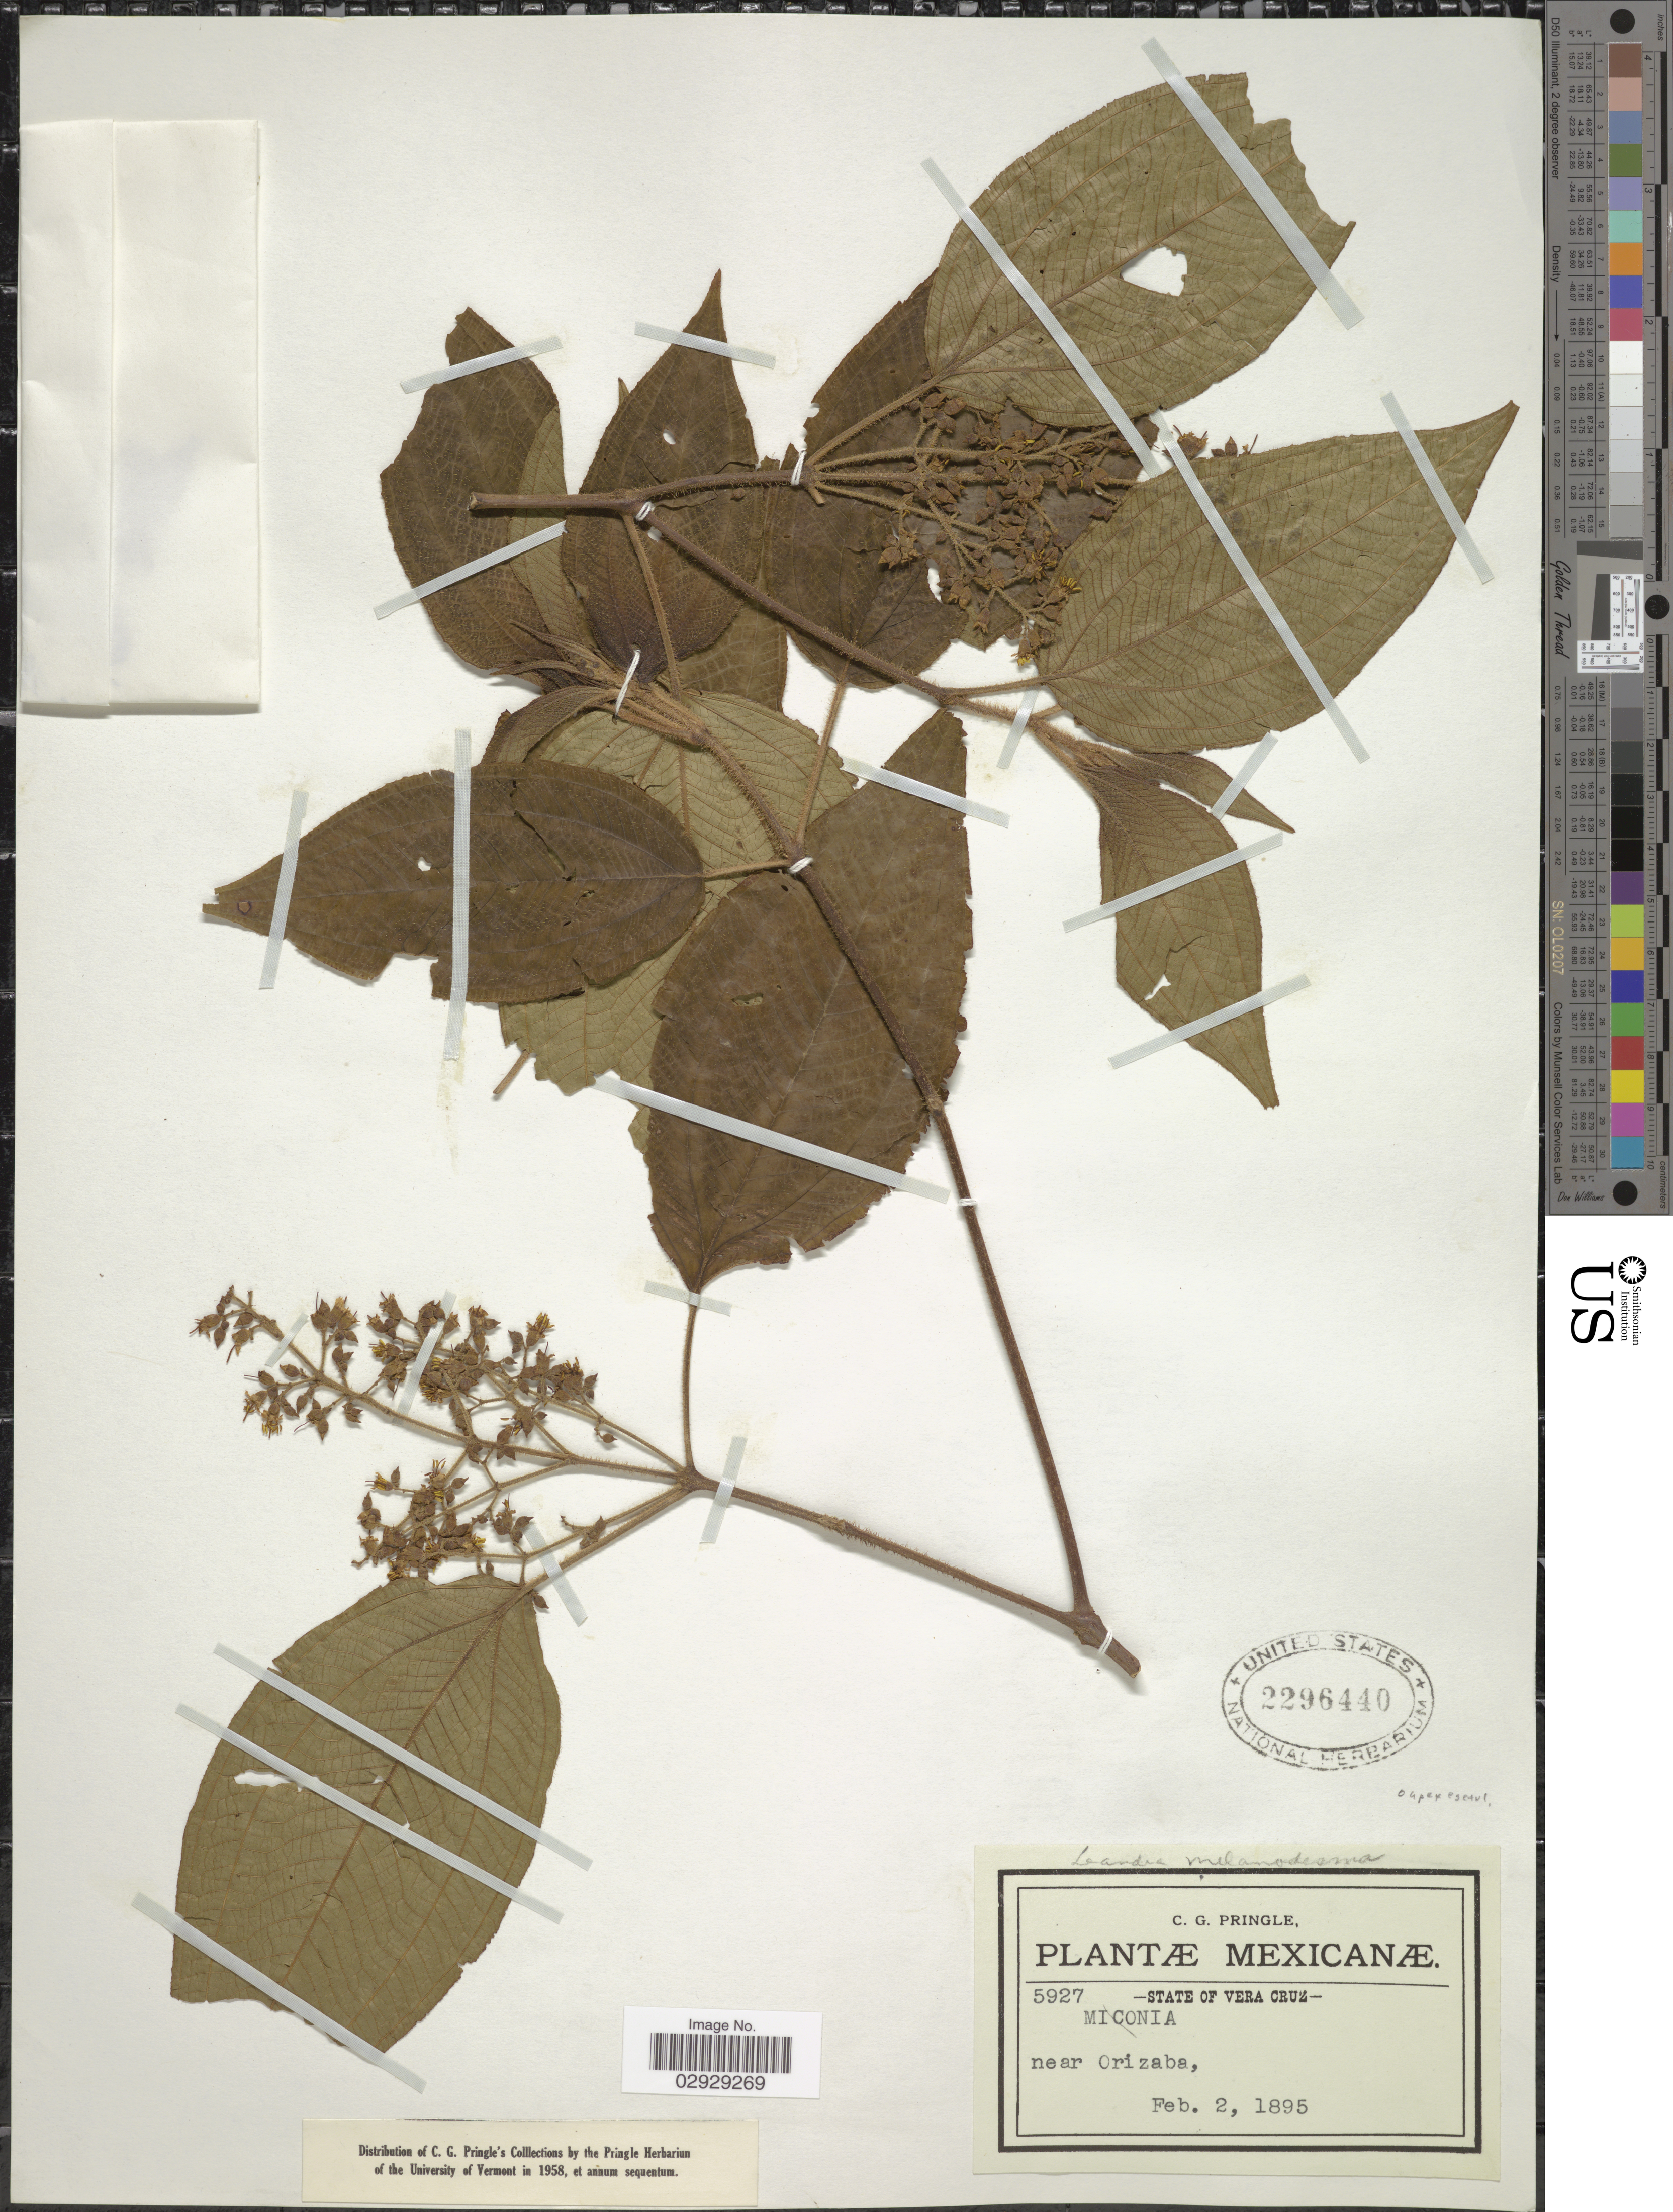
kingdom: Plantae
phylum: Tracheophyta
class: Magnoliopsida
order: Myrtales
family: Melastomataceae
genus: Leandra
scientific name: Leandra melanodesma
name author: (Naudin) Cogn.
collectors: C. G. Pringle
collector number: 5927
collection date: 1895-02-02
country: Mexico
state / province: Veracruz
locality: Vera Cruz, near Orizaba.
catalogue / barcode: US 2296440